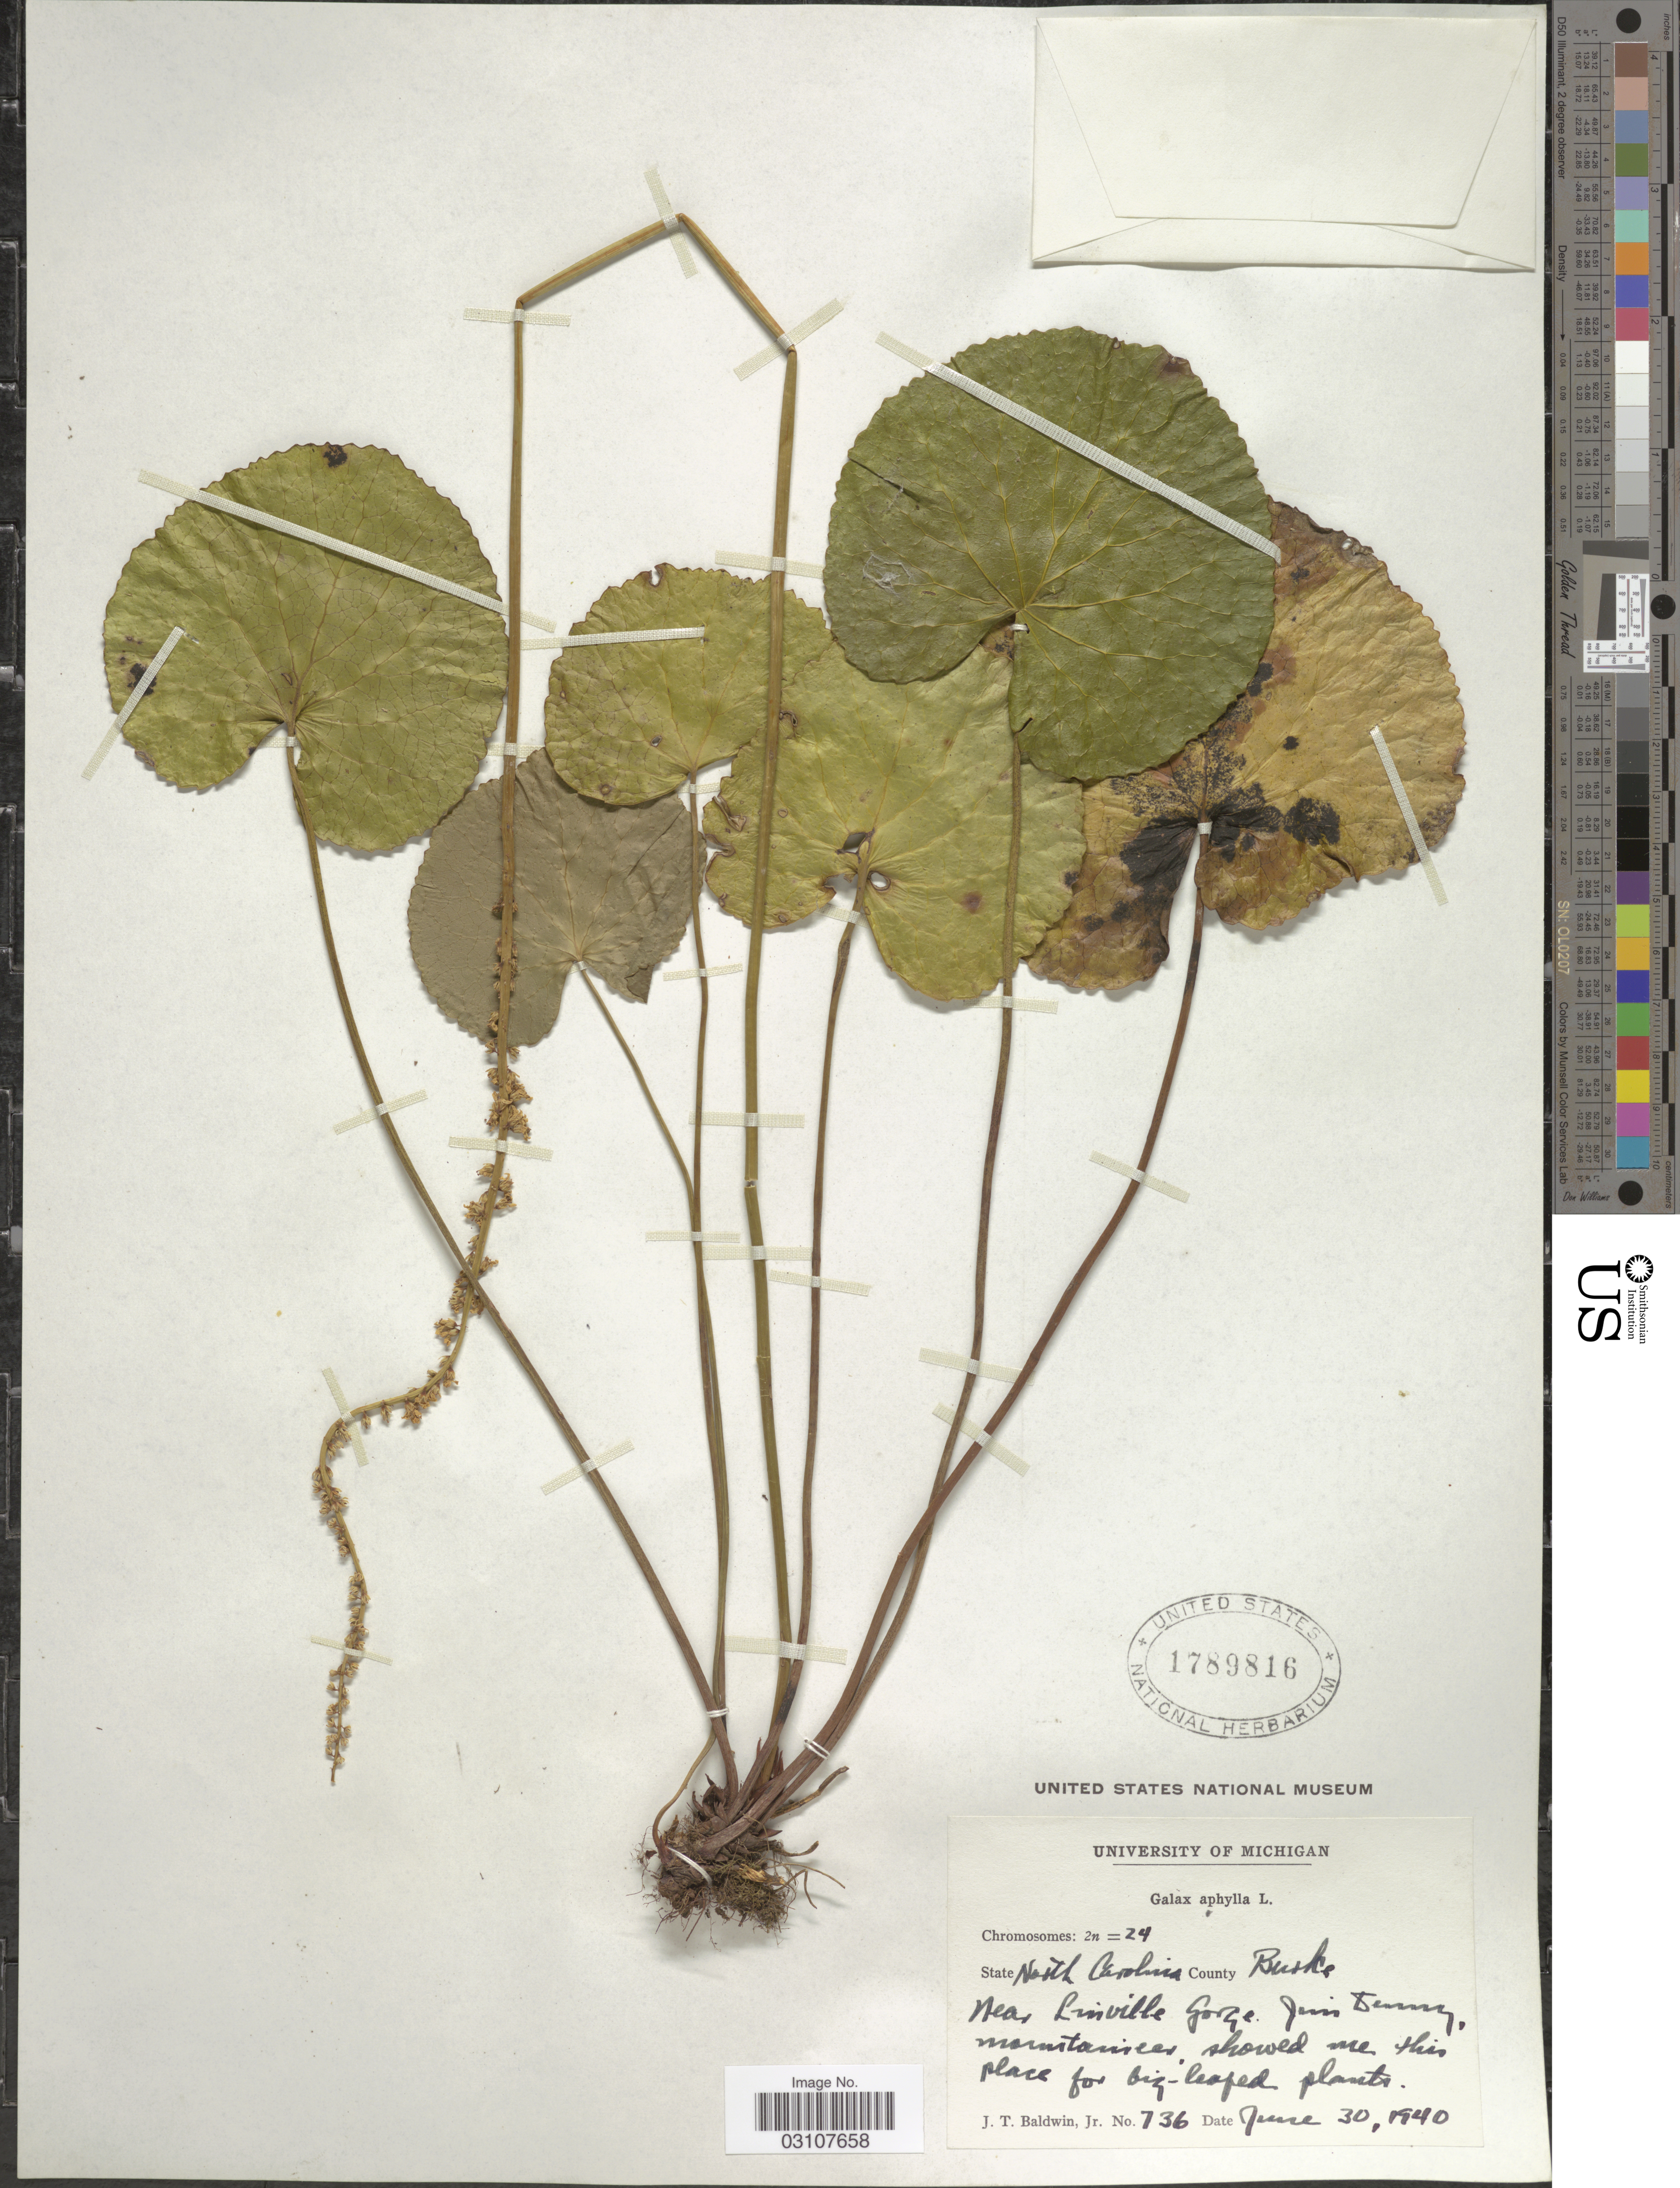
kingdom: Plantae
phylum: Tracheophyta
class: Magnoliopsida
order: Ericales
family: Diapensiaceae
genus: Galax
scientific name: Galax urceolata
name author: (Poir.) Brummitt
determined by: Gaynor, Michelle L., (FLAS), University of Florida (UNITED STATES)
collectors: J. T. Baldwin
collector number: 736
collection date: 1940-06-30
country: United States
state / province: North Carolina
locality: County Burke. Near Linville Gorge.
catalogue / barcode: US 1789816